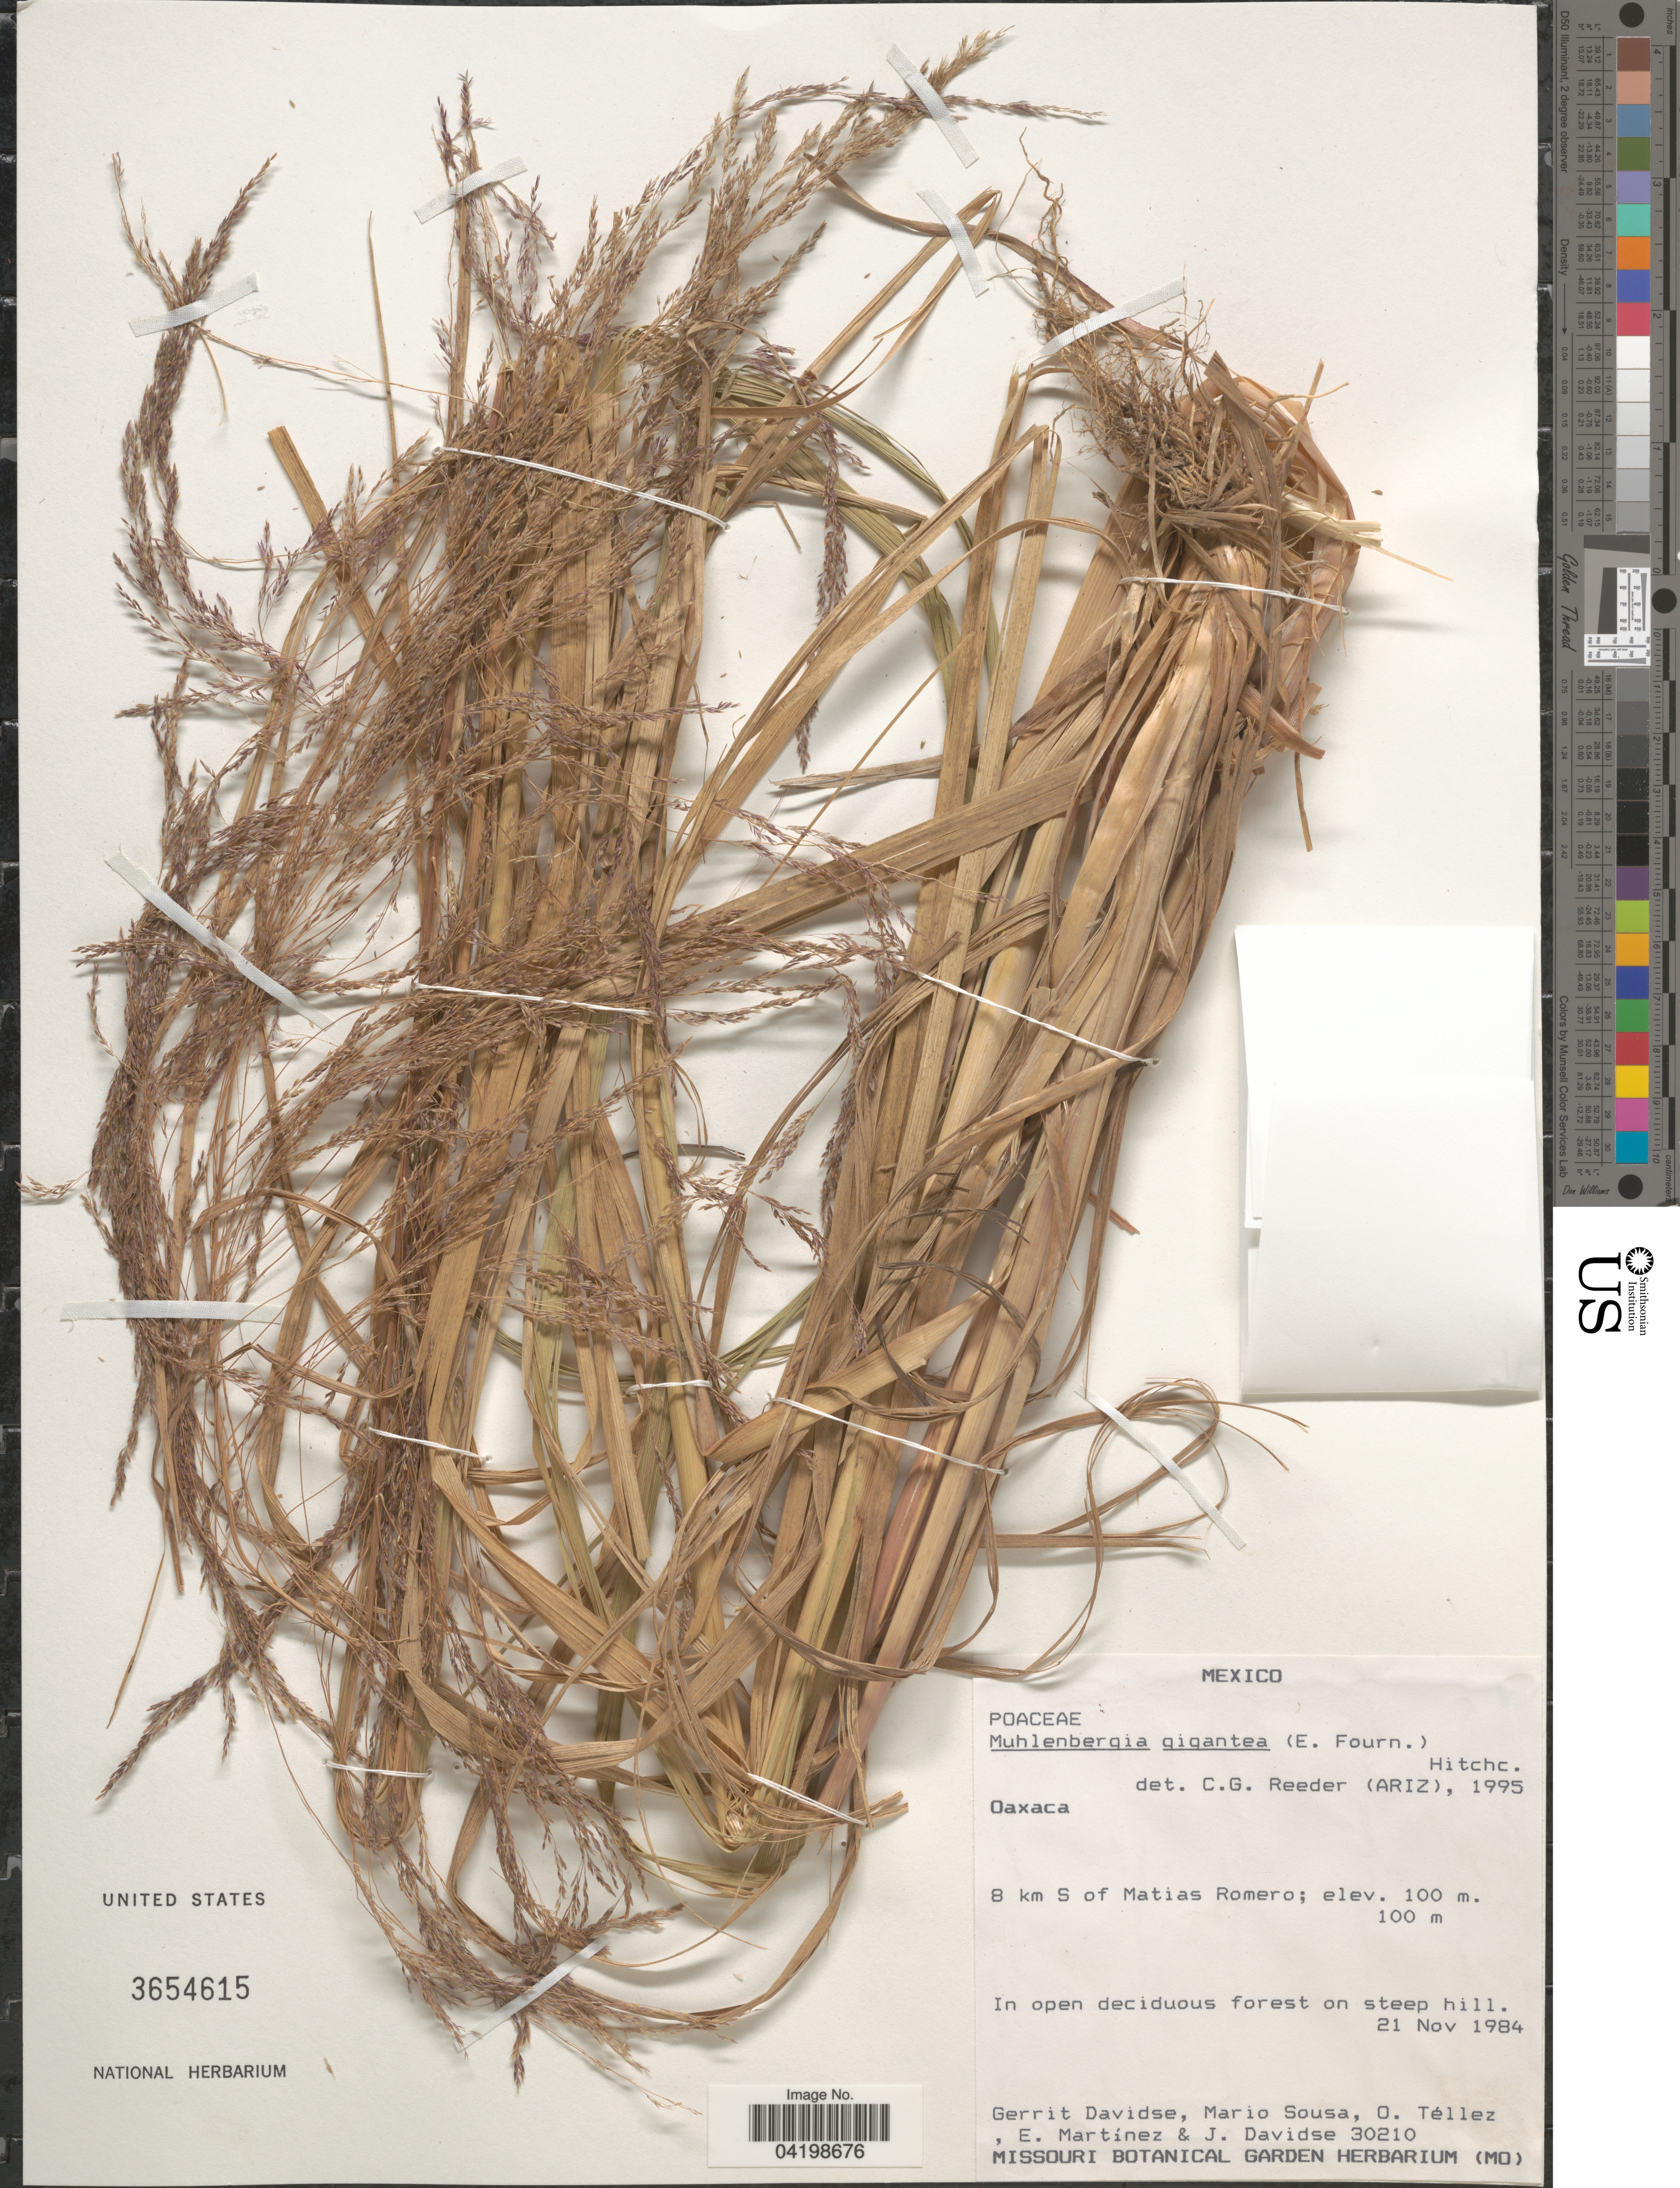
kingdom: Plantae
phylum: Tracheophyta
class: Liliopsida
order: Poales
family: Poaceae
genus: Muhlenbergia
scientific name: Muhlenbergia gigantea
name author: (E. Fourn.) Hitchc.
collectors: G. Davidse, M. Sousa S., O. Tellez, E. Martínez & J. Davidse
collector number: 30210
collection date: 1984-11-21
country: Mexico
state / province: Oaxaca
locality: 8 km S of Matias Romero.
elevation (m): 100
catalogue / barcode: US 3654615